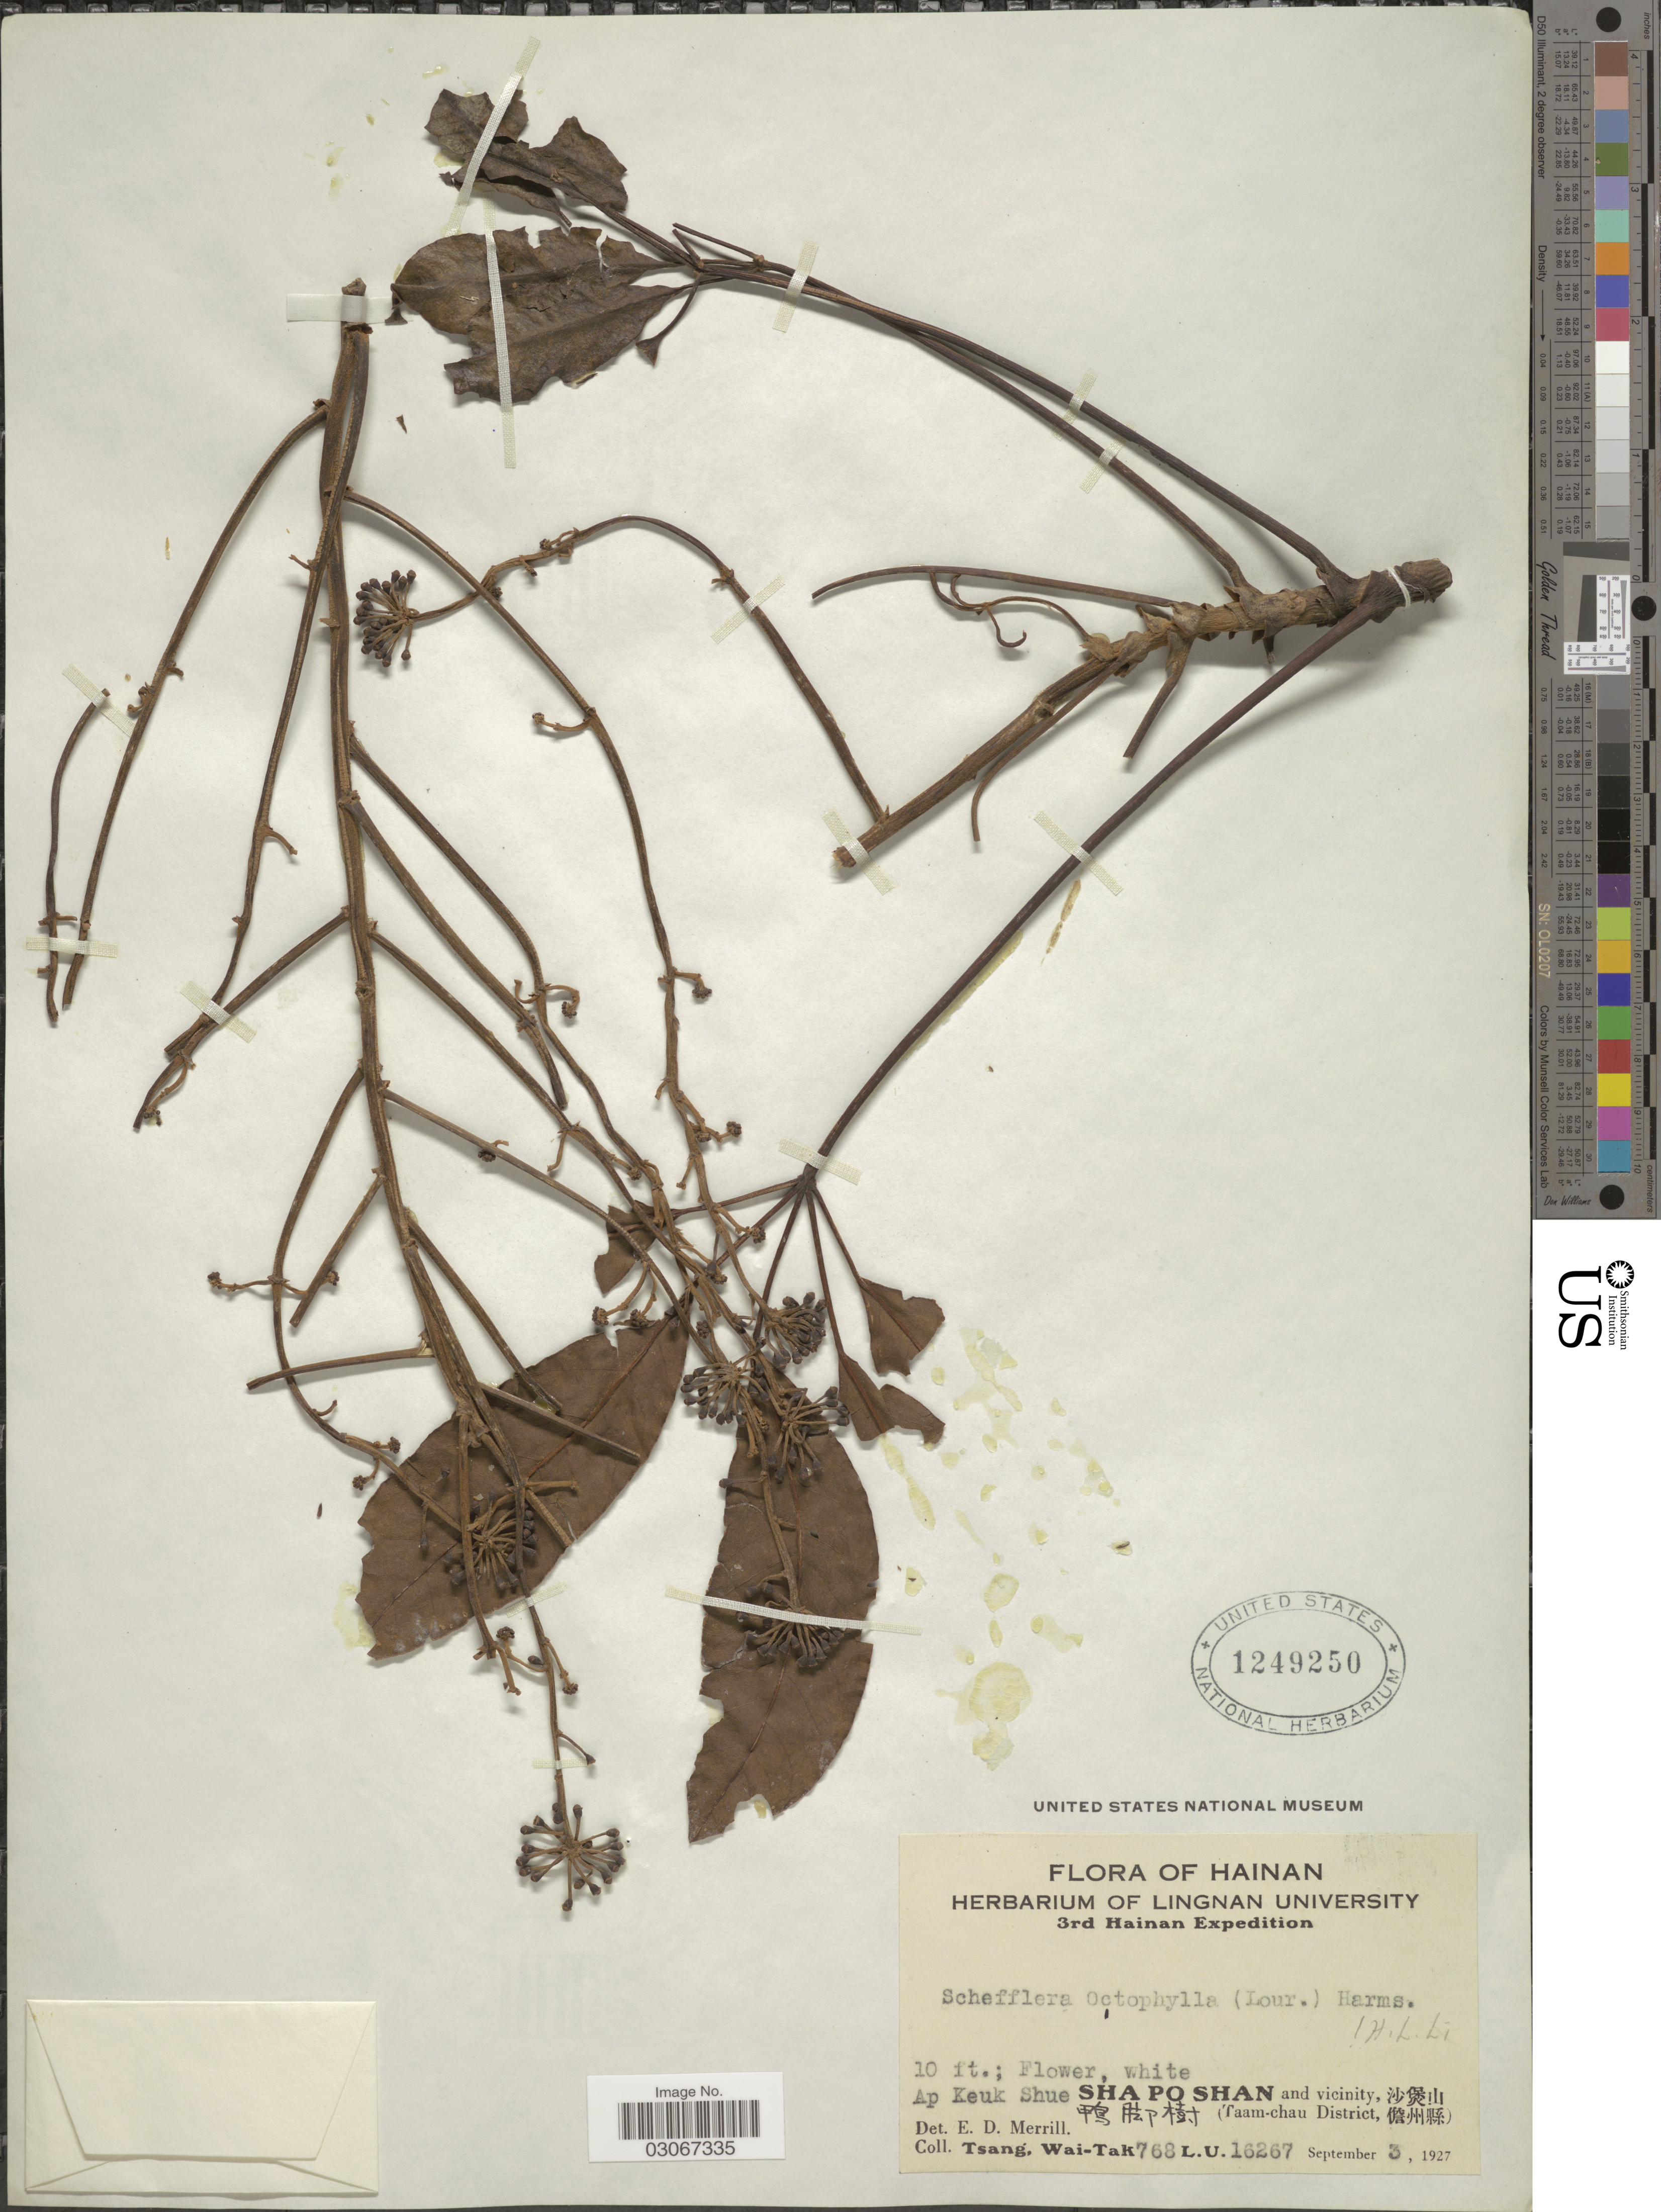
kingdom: Plantae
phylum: Tracheophyta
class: Magnoliopsida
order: Apiales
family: Araliaceae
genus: Schefflera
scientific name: Schefflera heptaphylla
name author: (L.) Frodin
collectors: W. T. Tsang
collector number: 768/ L.U. 16267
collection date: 1927-09-03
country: China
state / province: Hainan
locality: Ap Keuk Shue, Sha Po Shan and vicinity, (Taam-chau District).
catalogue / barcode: US 1249250